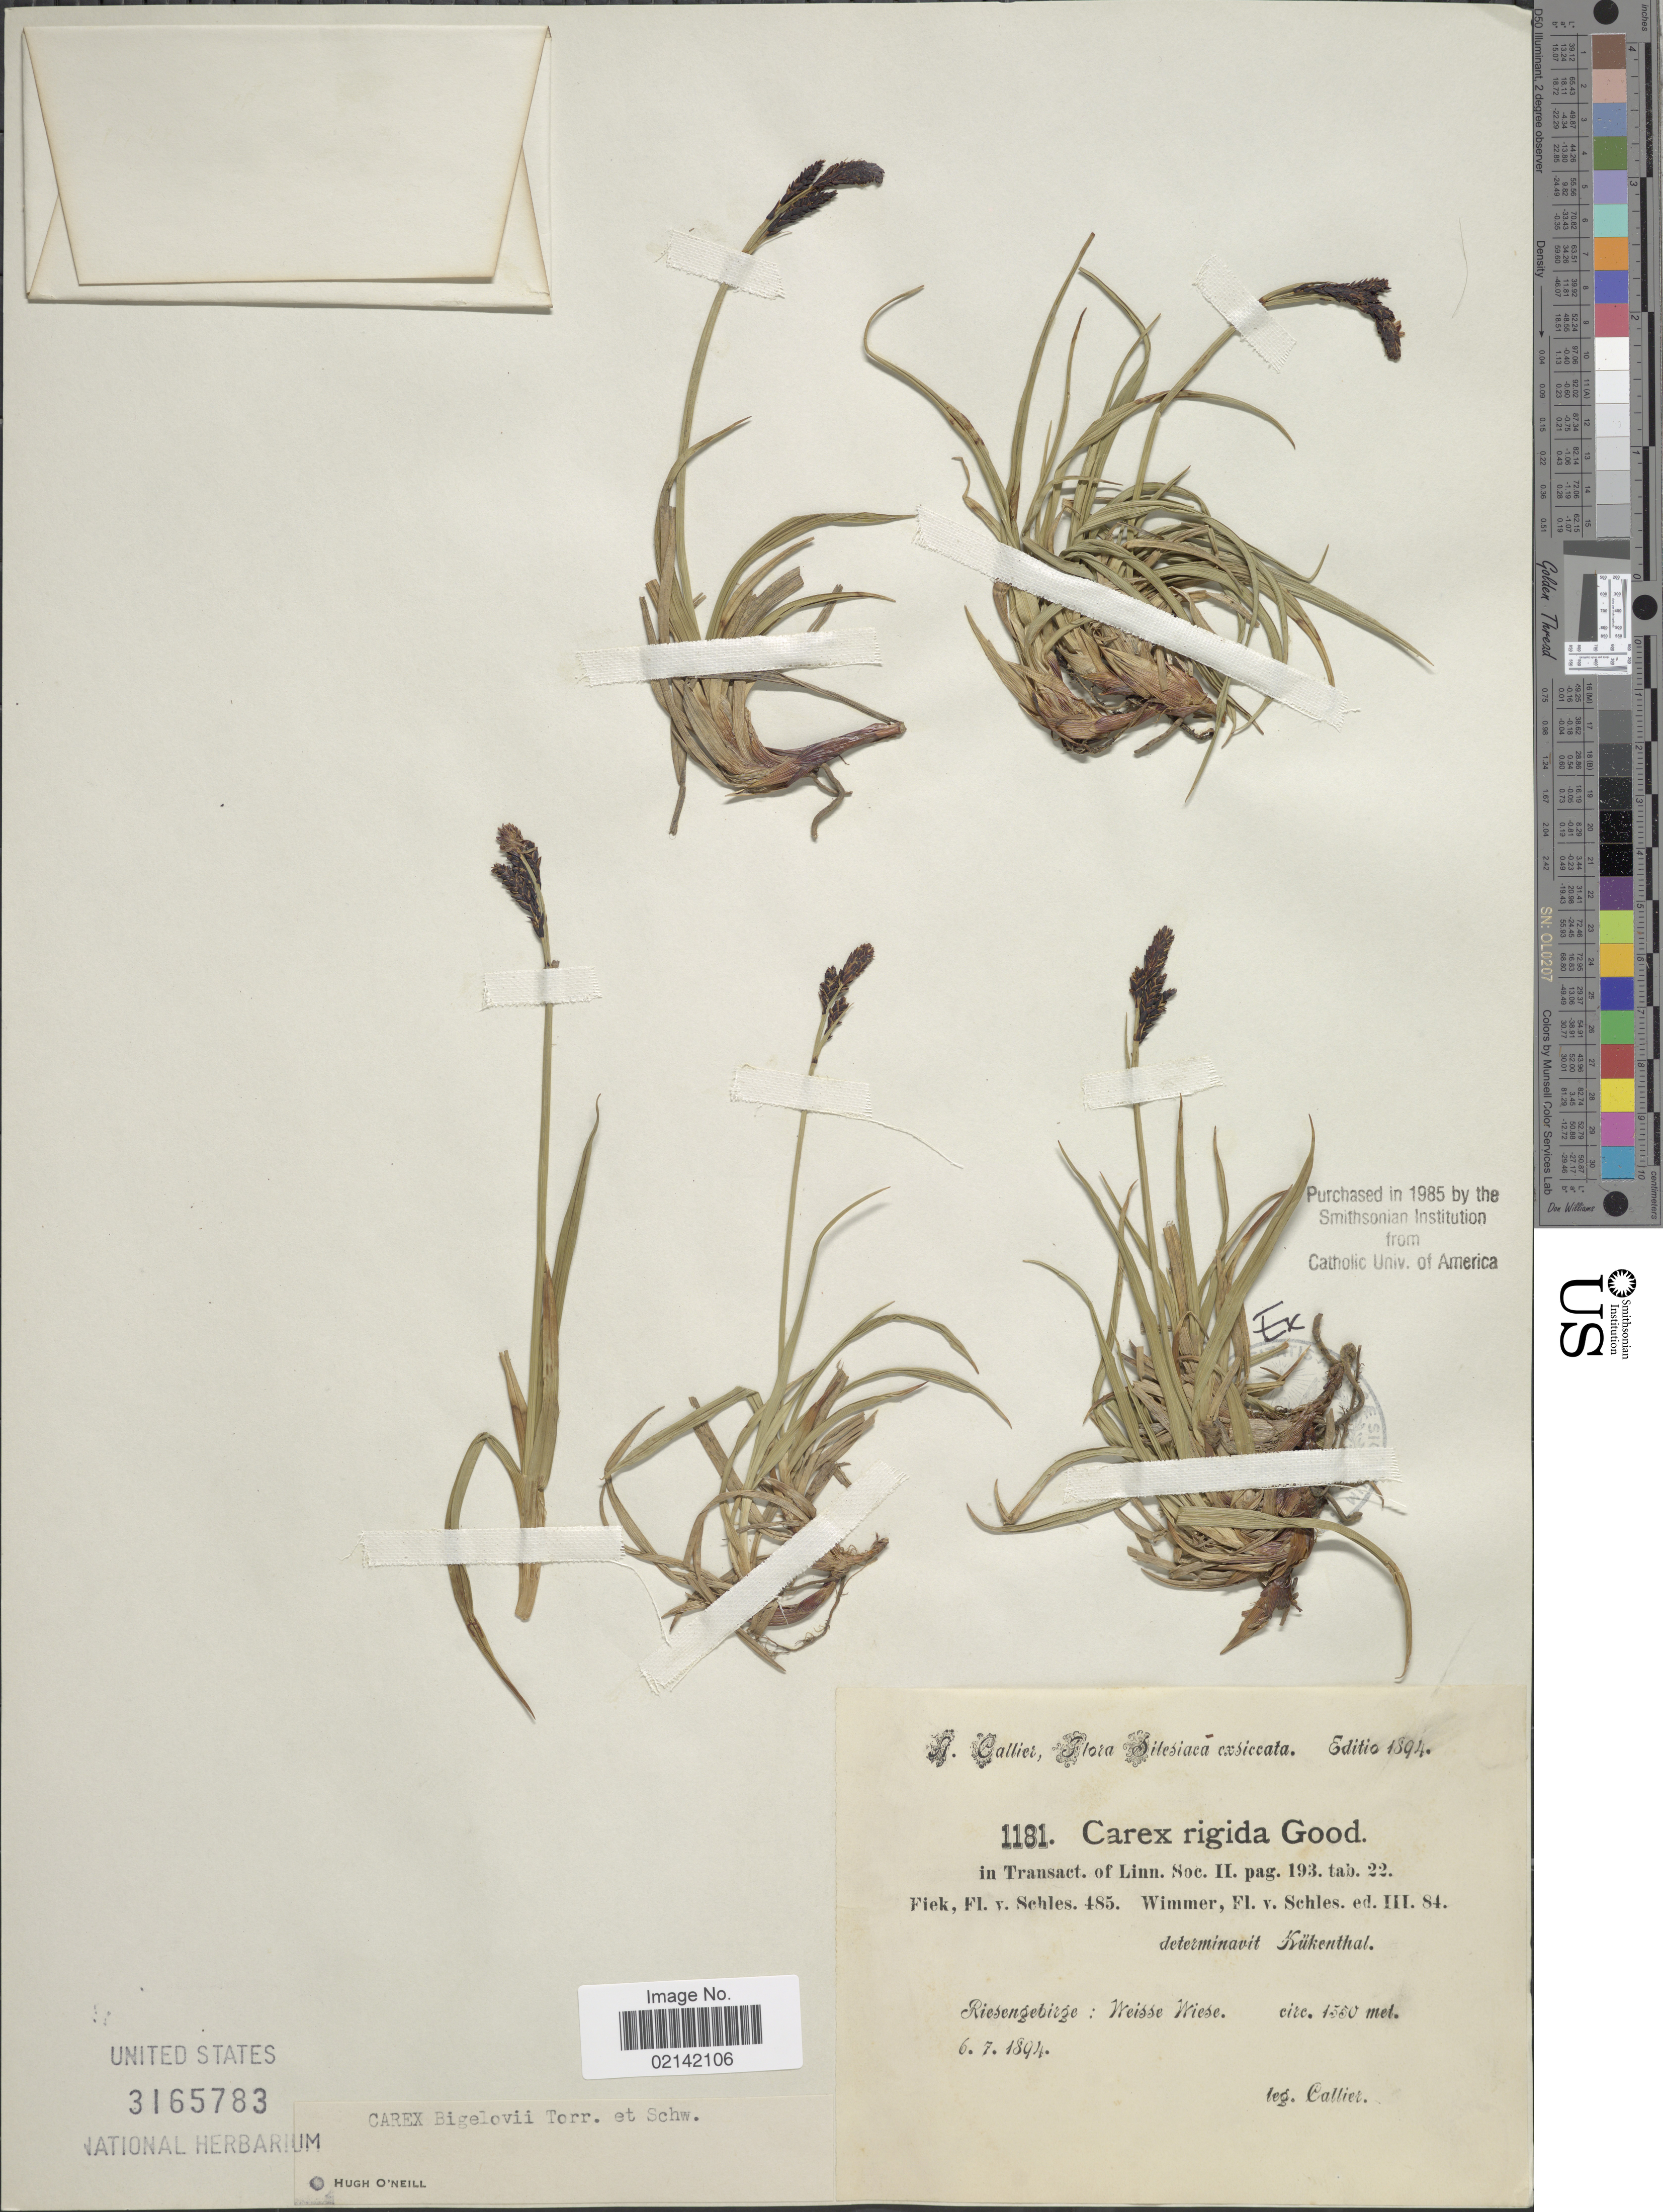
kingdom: Plantae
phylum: Tracheophyta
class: Liliopsida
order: Poales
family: Cyperaceae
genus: Carex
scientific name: Carex dacica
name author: Heuff.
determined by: Strong, Mark T., (BOT), Smithsonian Institution - National Museum of Natural History (UNITED STATES)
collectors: -- Callier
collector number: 1181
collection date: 1894-07-06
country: Poland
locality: Riesengebrige: Weisse Wiese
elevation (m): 1550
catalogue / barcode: US 3165783